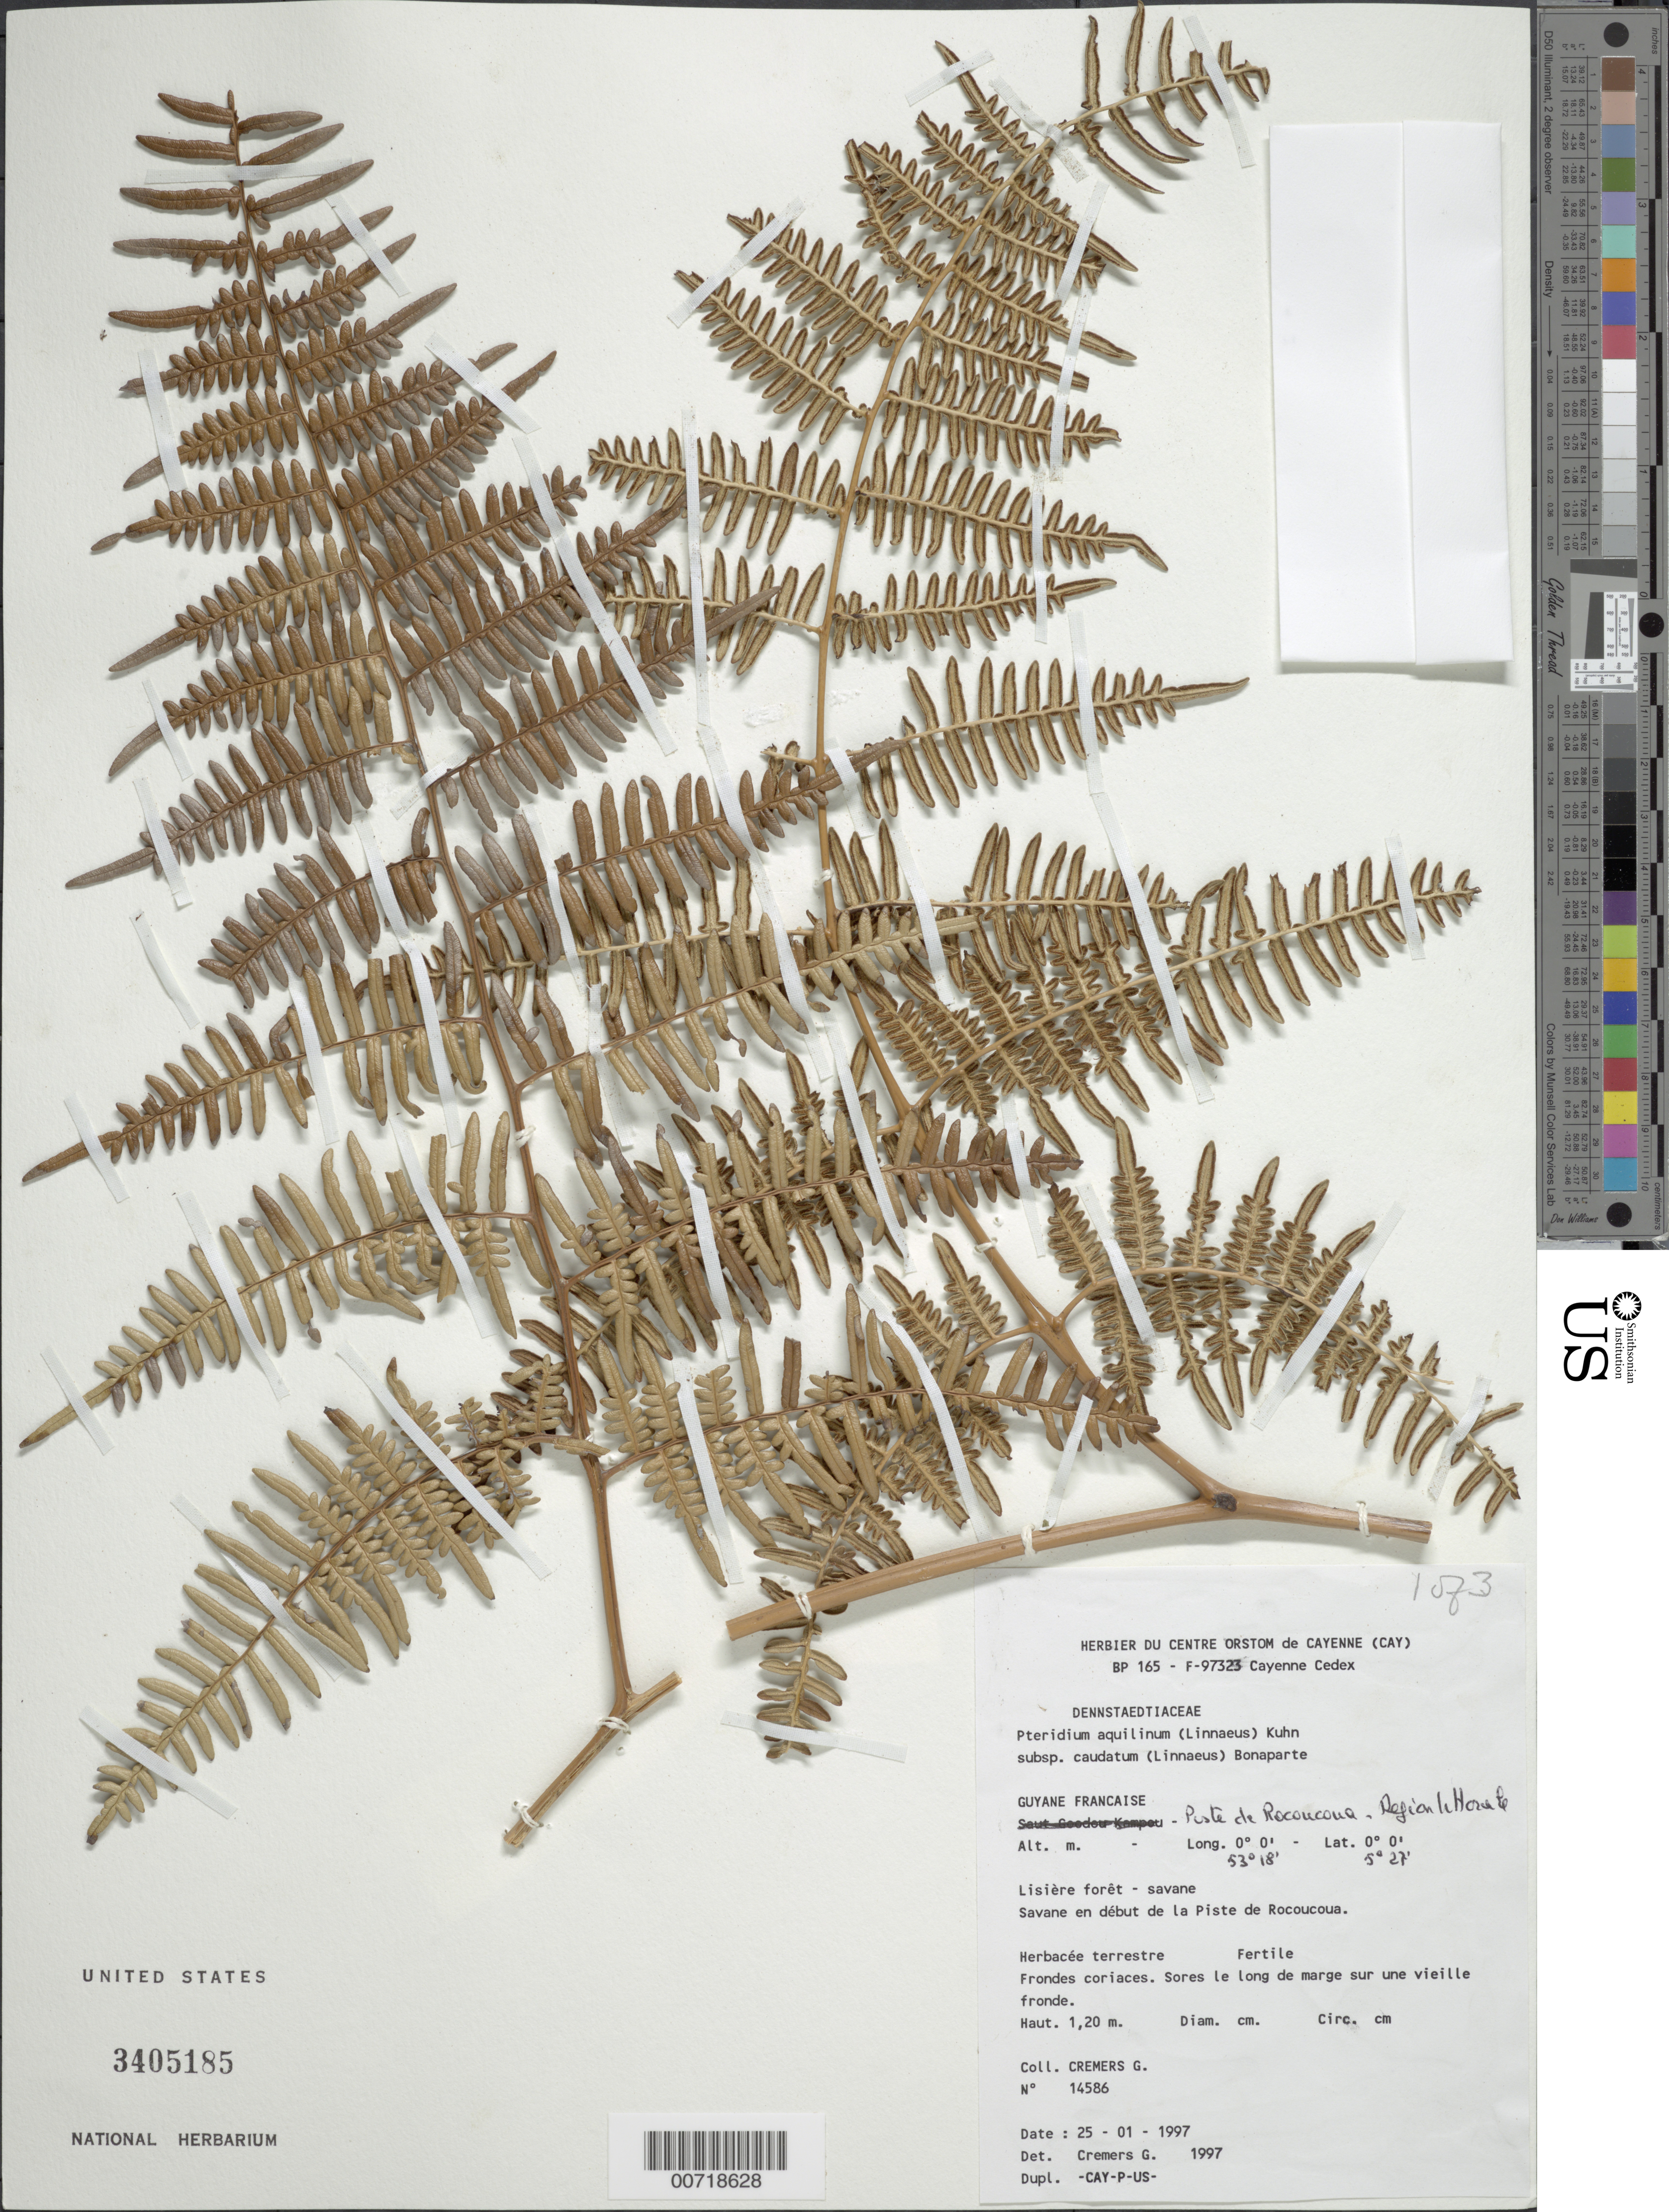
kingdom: Plantae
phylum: Tracheophyta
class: Polypodiopsida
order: Polypodiales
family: Dennstaedtiaceae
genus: Pteridium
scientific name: Pteridium caudatum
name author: (L.) Maxon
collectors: G. Cremers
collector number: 14586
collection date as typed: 25-Jan-97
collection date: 1997-01-25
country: French Guiana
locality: Piste de Rocoucoua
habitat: Lisière forêt-savanne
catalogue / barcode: US 3405185